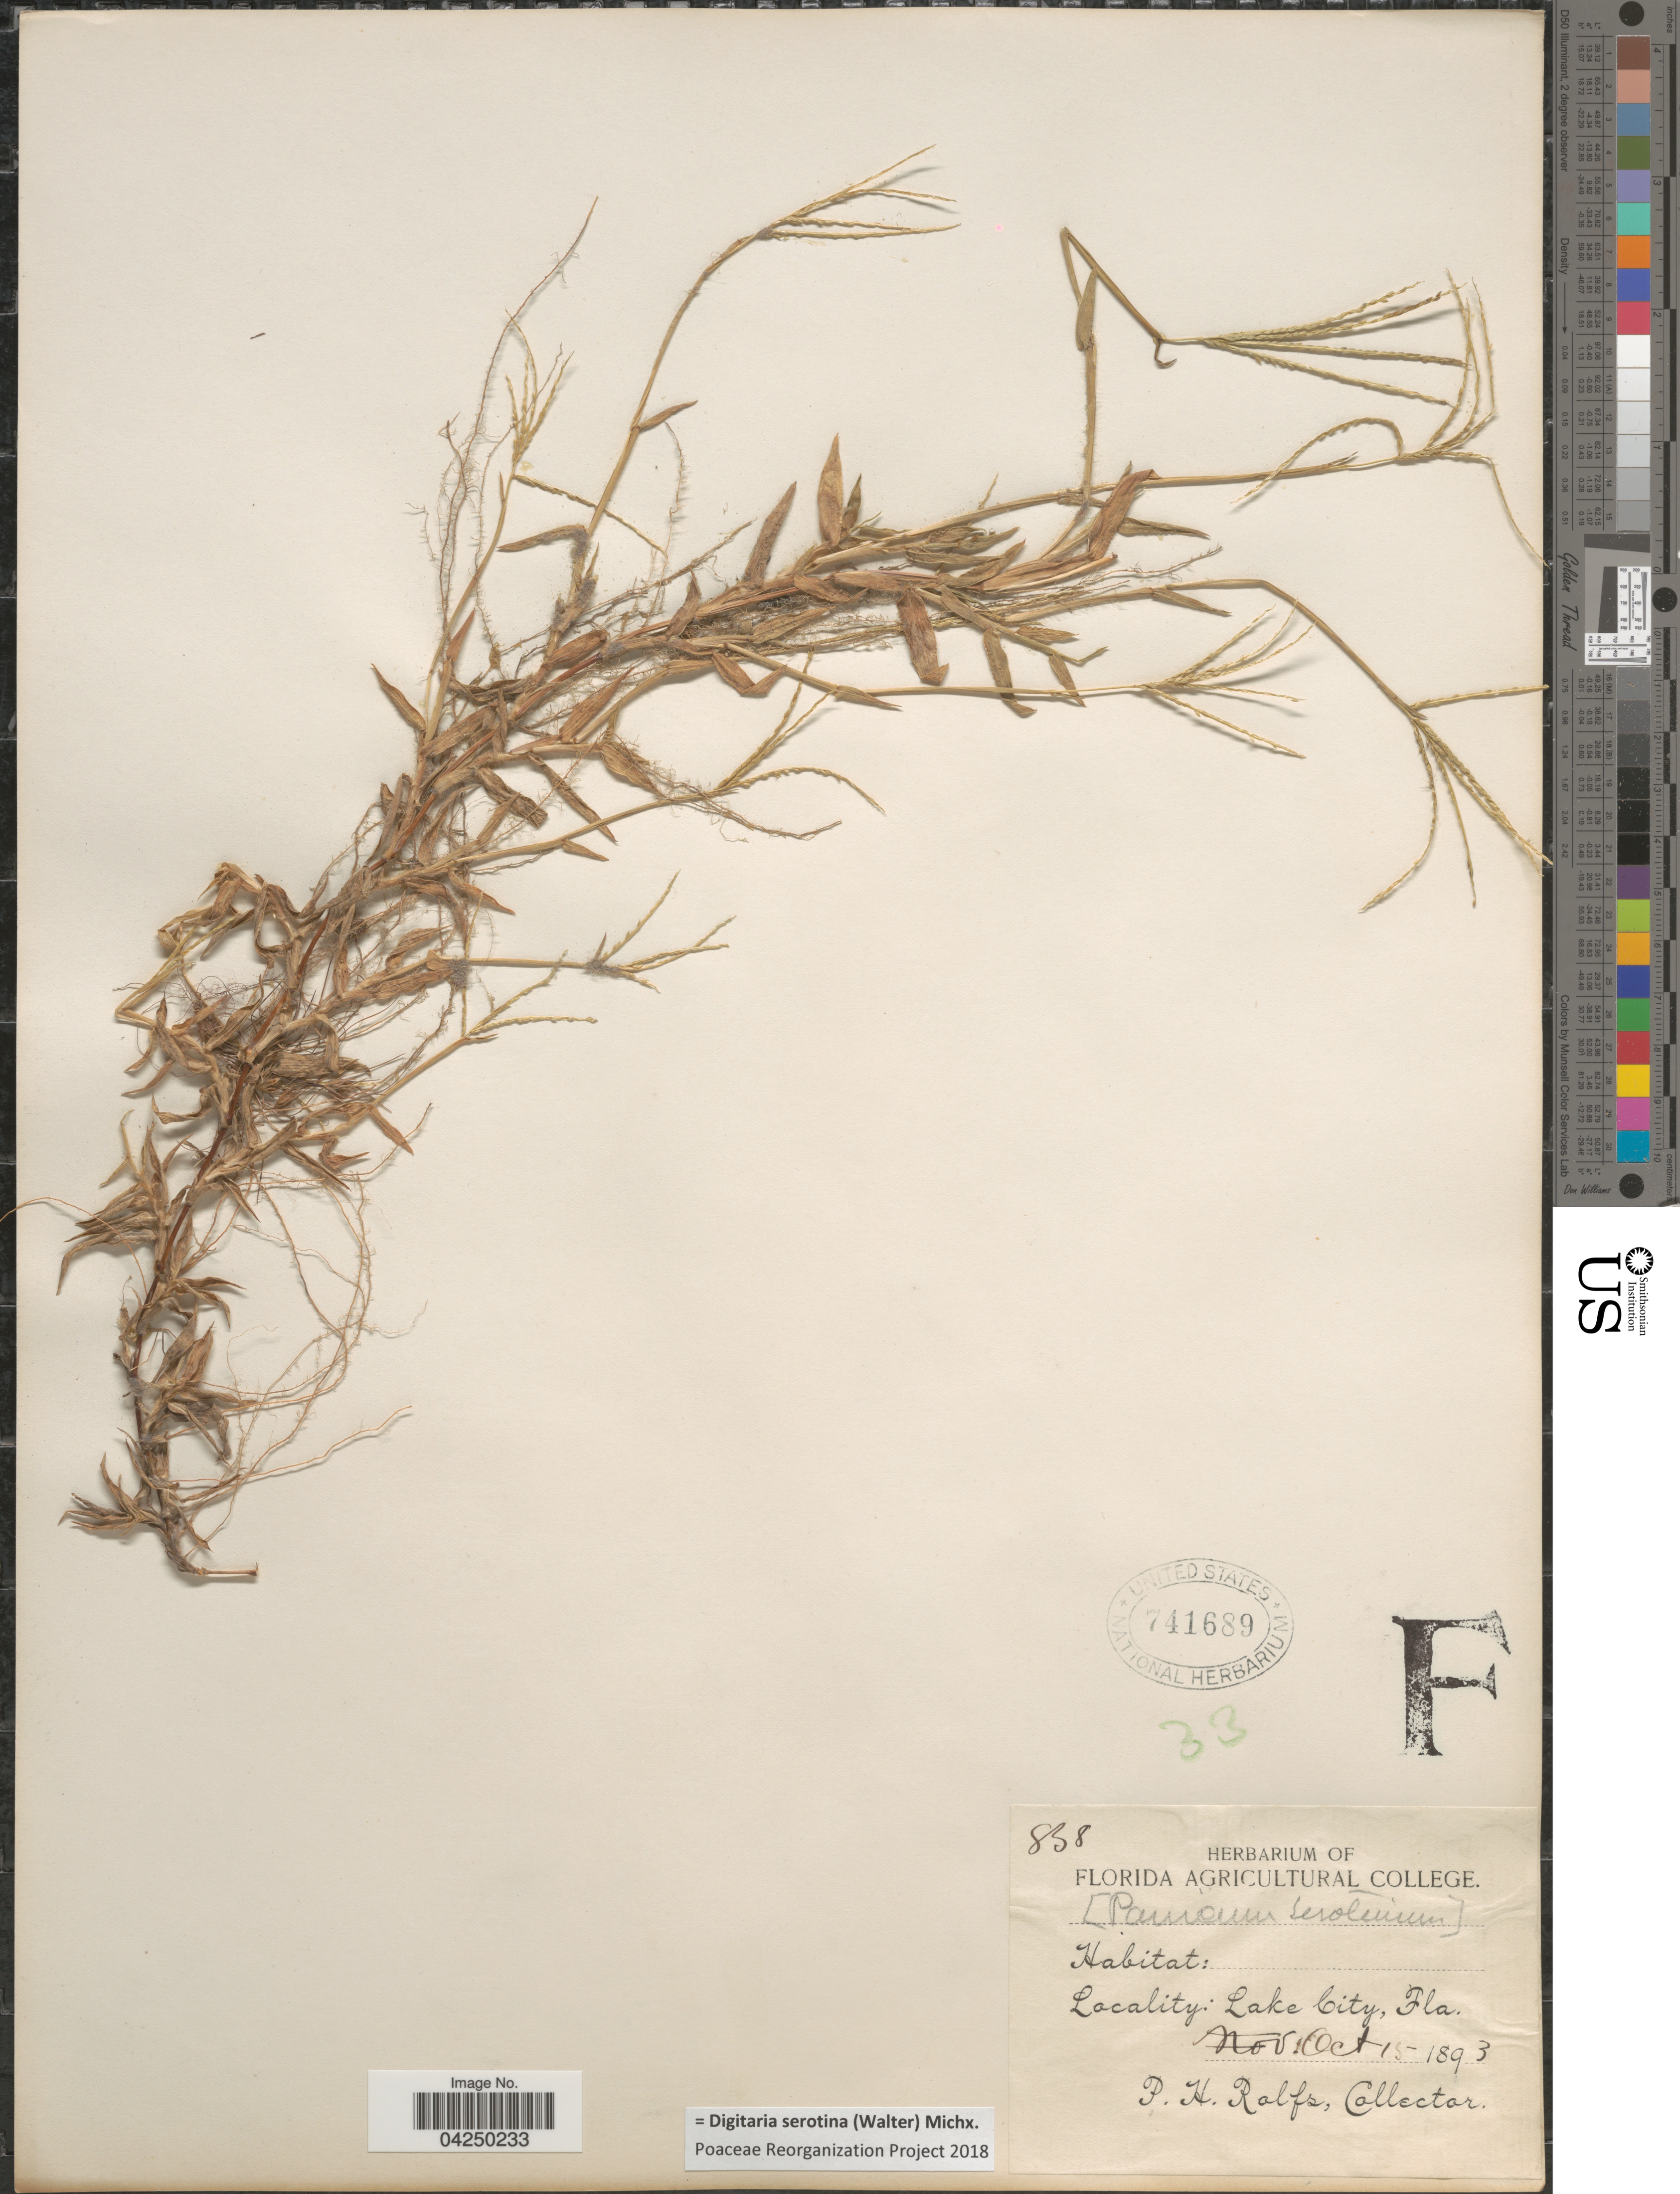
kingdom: Plantae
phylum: Tracheophyta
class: Liliopsida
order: Poales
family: Poaceae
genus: Digitaria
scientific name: Digitaria serotina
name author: (Walter) Michx.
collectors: P. H. Rolfs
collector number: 838*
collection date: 1893-10-15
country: United States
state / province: Florida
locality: Lake City.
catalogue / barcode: US 741689